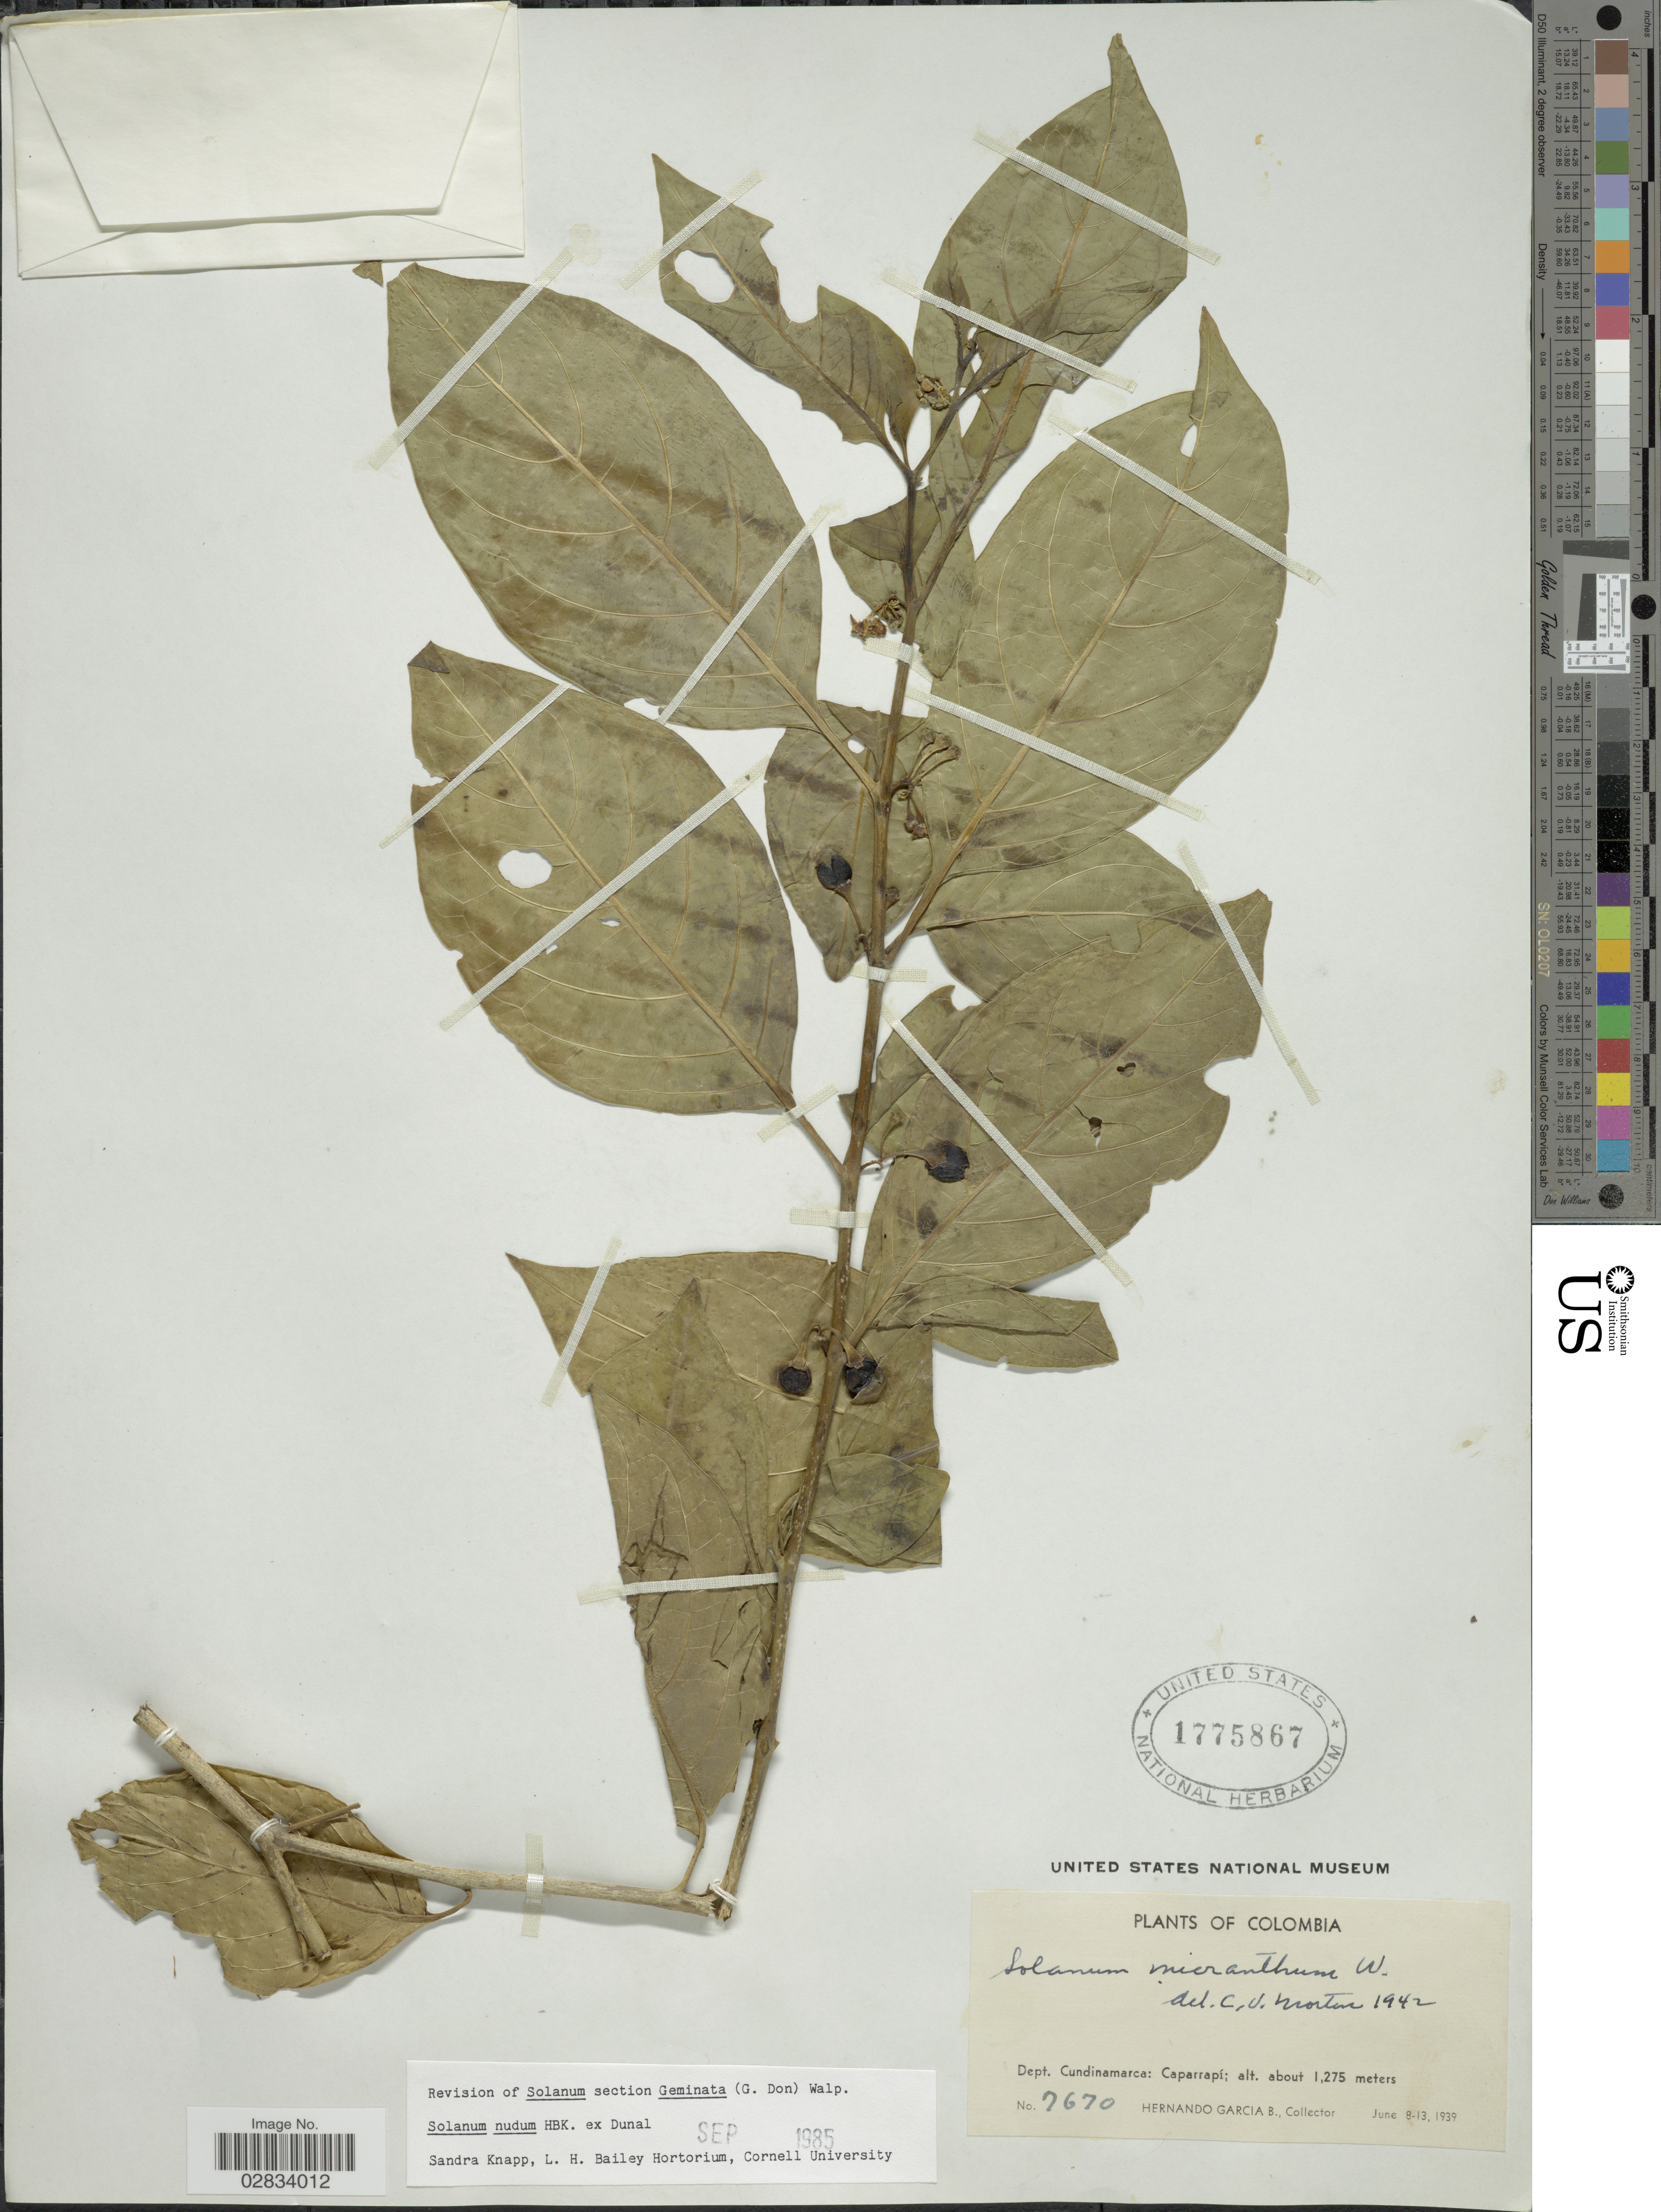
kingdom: Plantae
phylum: Tracheophyta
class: Magnoliopsida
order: Solanales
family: Solanaceae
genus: Solanum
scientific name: Solanum nudum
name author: Dunal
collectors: H. García Barriga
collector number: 7670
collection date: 1939-06-08/1939-06-13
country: Colombia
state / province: Cundinamarca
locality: Dept. Cundinamarca: Caparrapí.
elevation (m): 1275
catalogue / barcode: US 1775867